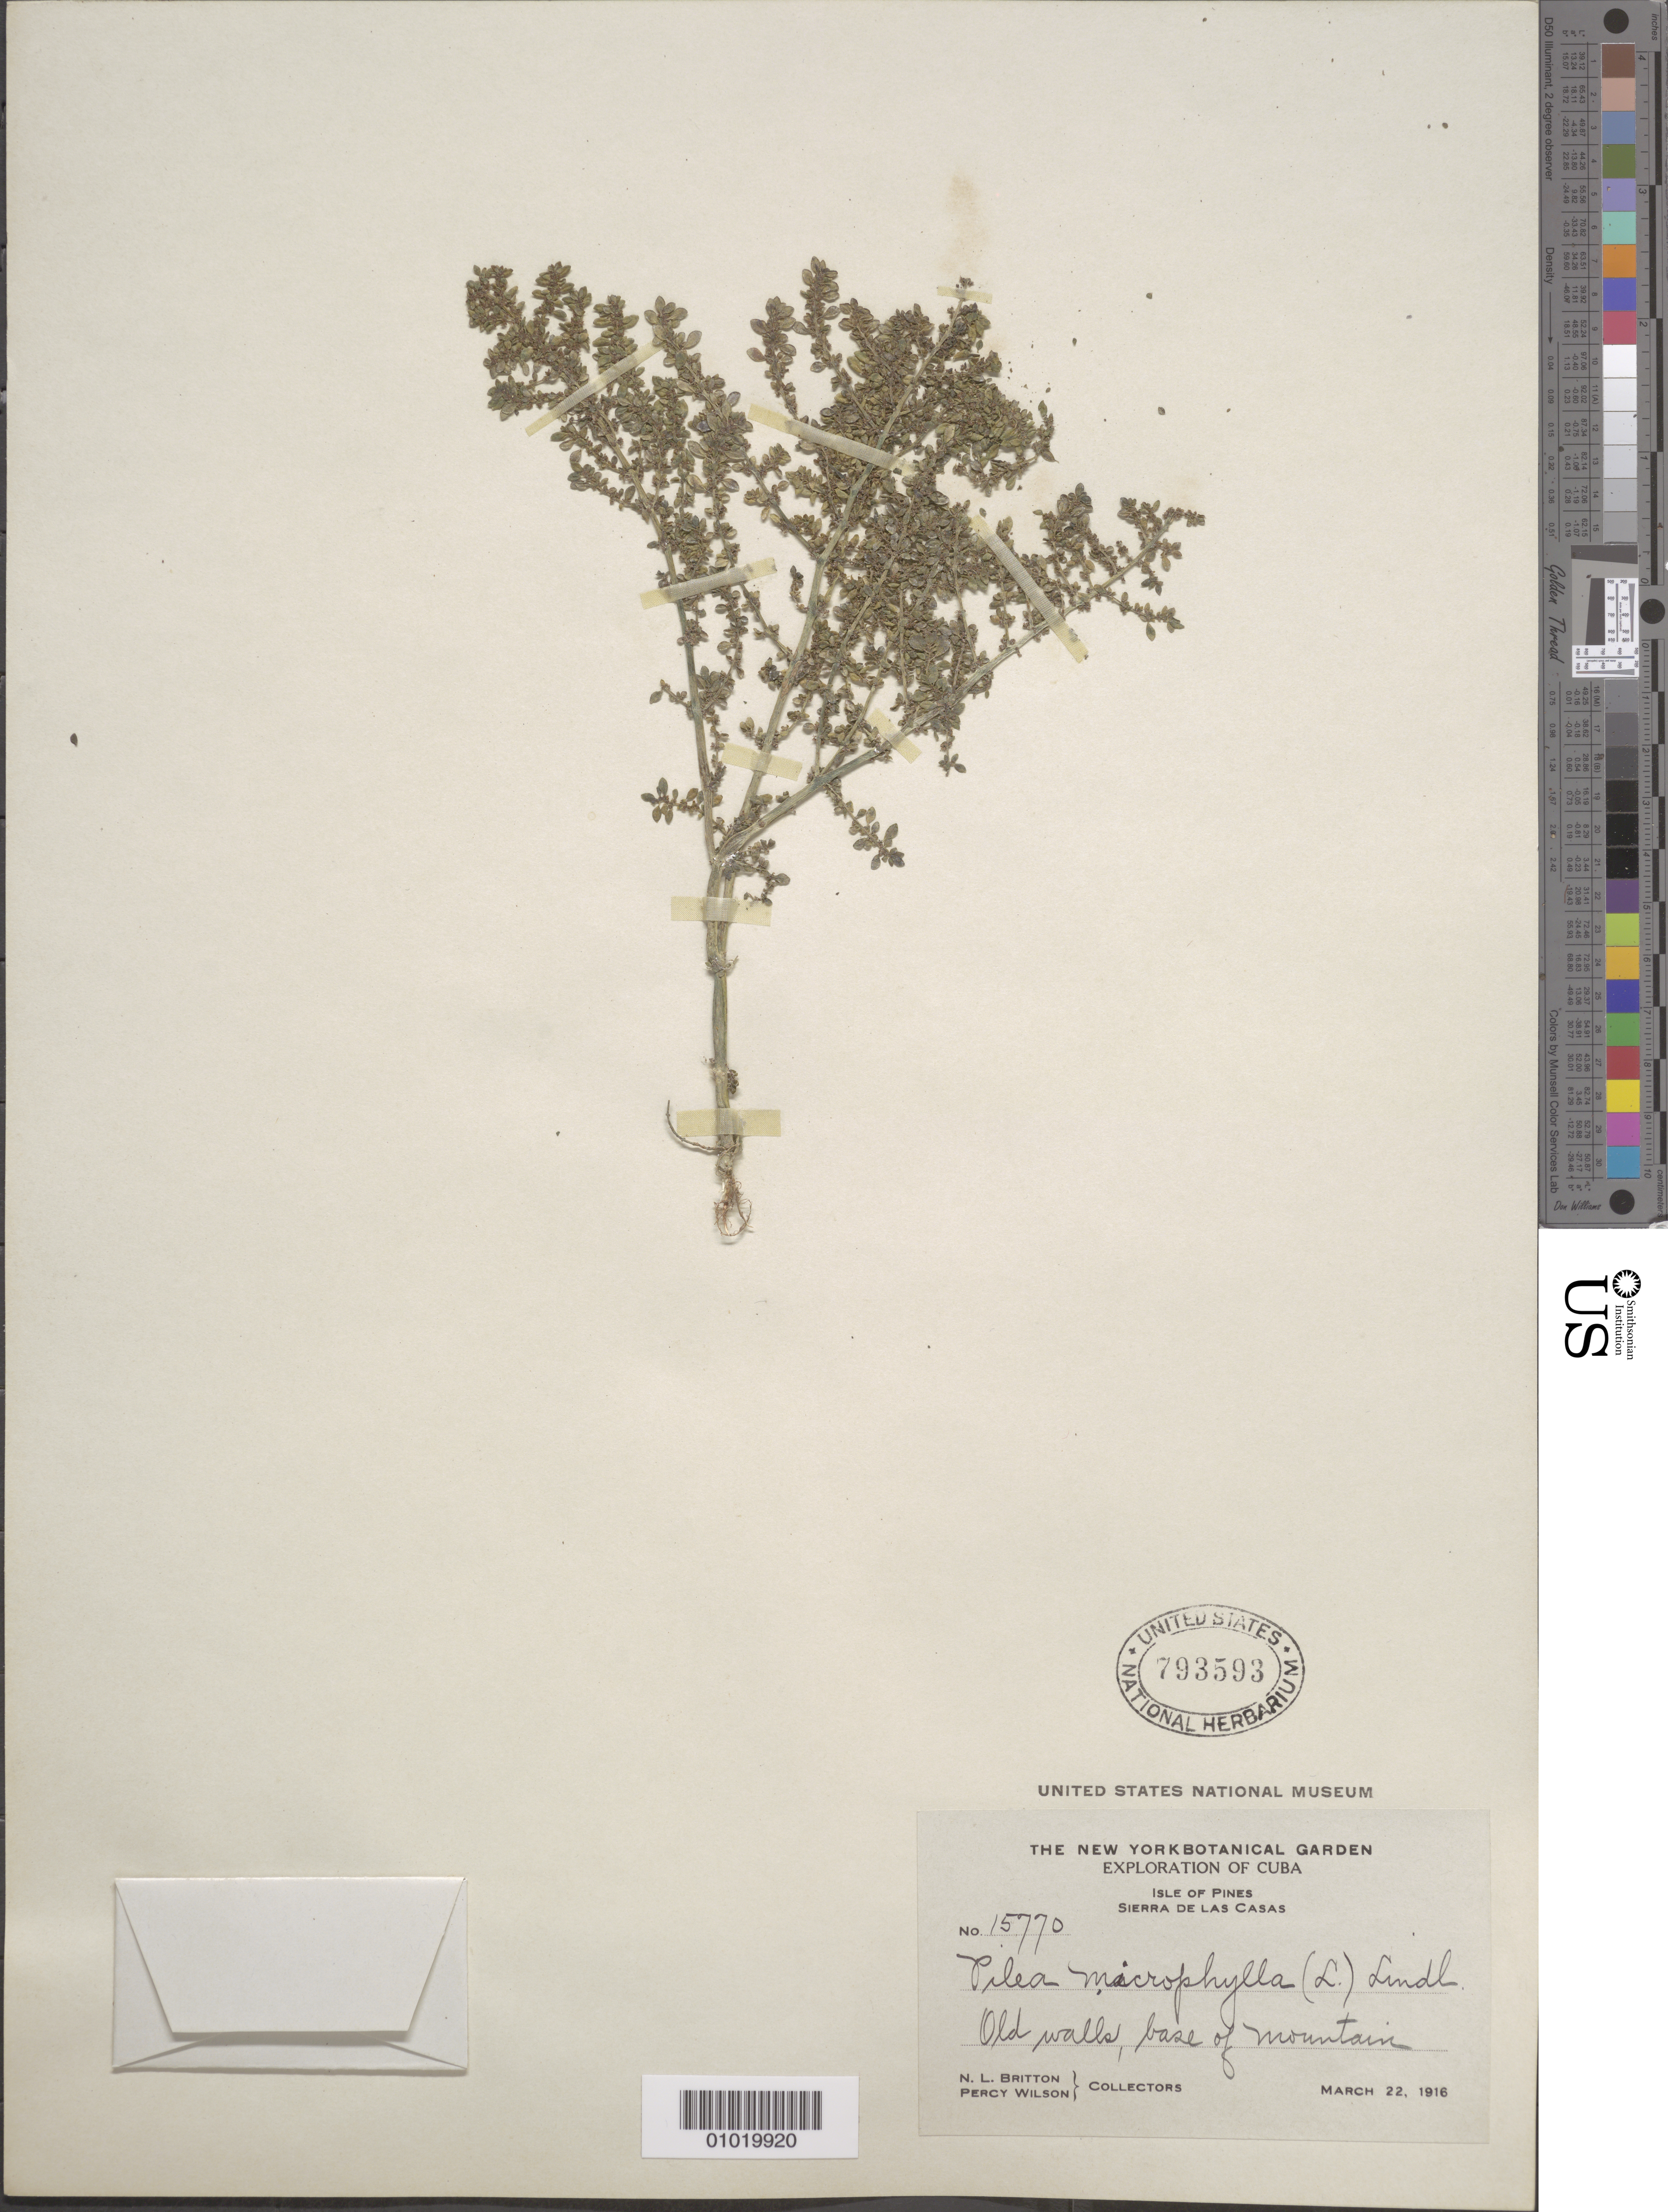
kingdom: Plantae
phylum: Tracheophyta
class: Magnoliopsida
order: Rosales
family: Urticaceae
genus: Pilea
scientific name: Pilea microphylla var. microphylla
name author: (L.) Liebm.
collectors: N. Britton & P. Wilson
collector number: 15770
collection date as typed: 22 Mar 1916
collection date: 1916-03-22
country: Cuba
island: Isla de la Juventud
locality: Isle of Pines, Sierra de Las Casas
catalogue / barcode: US 793593